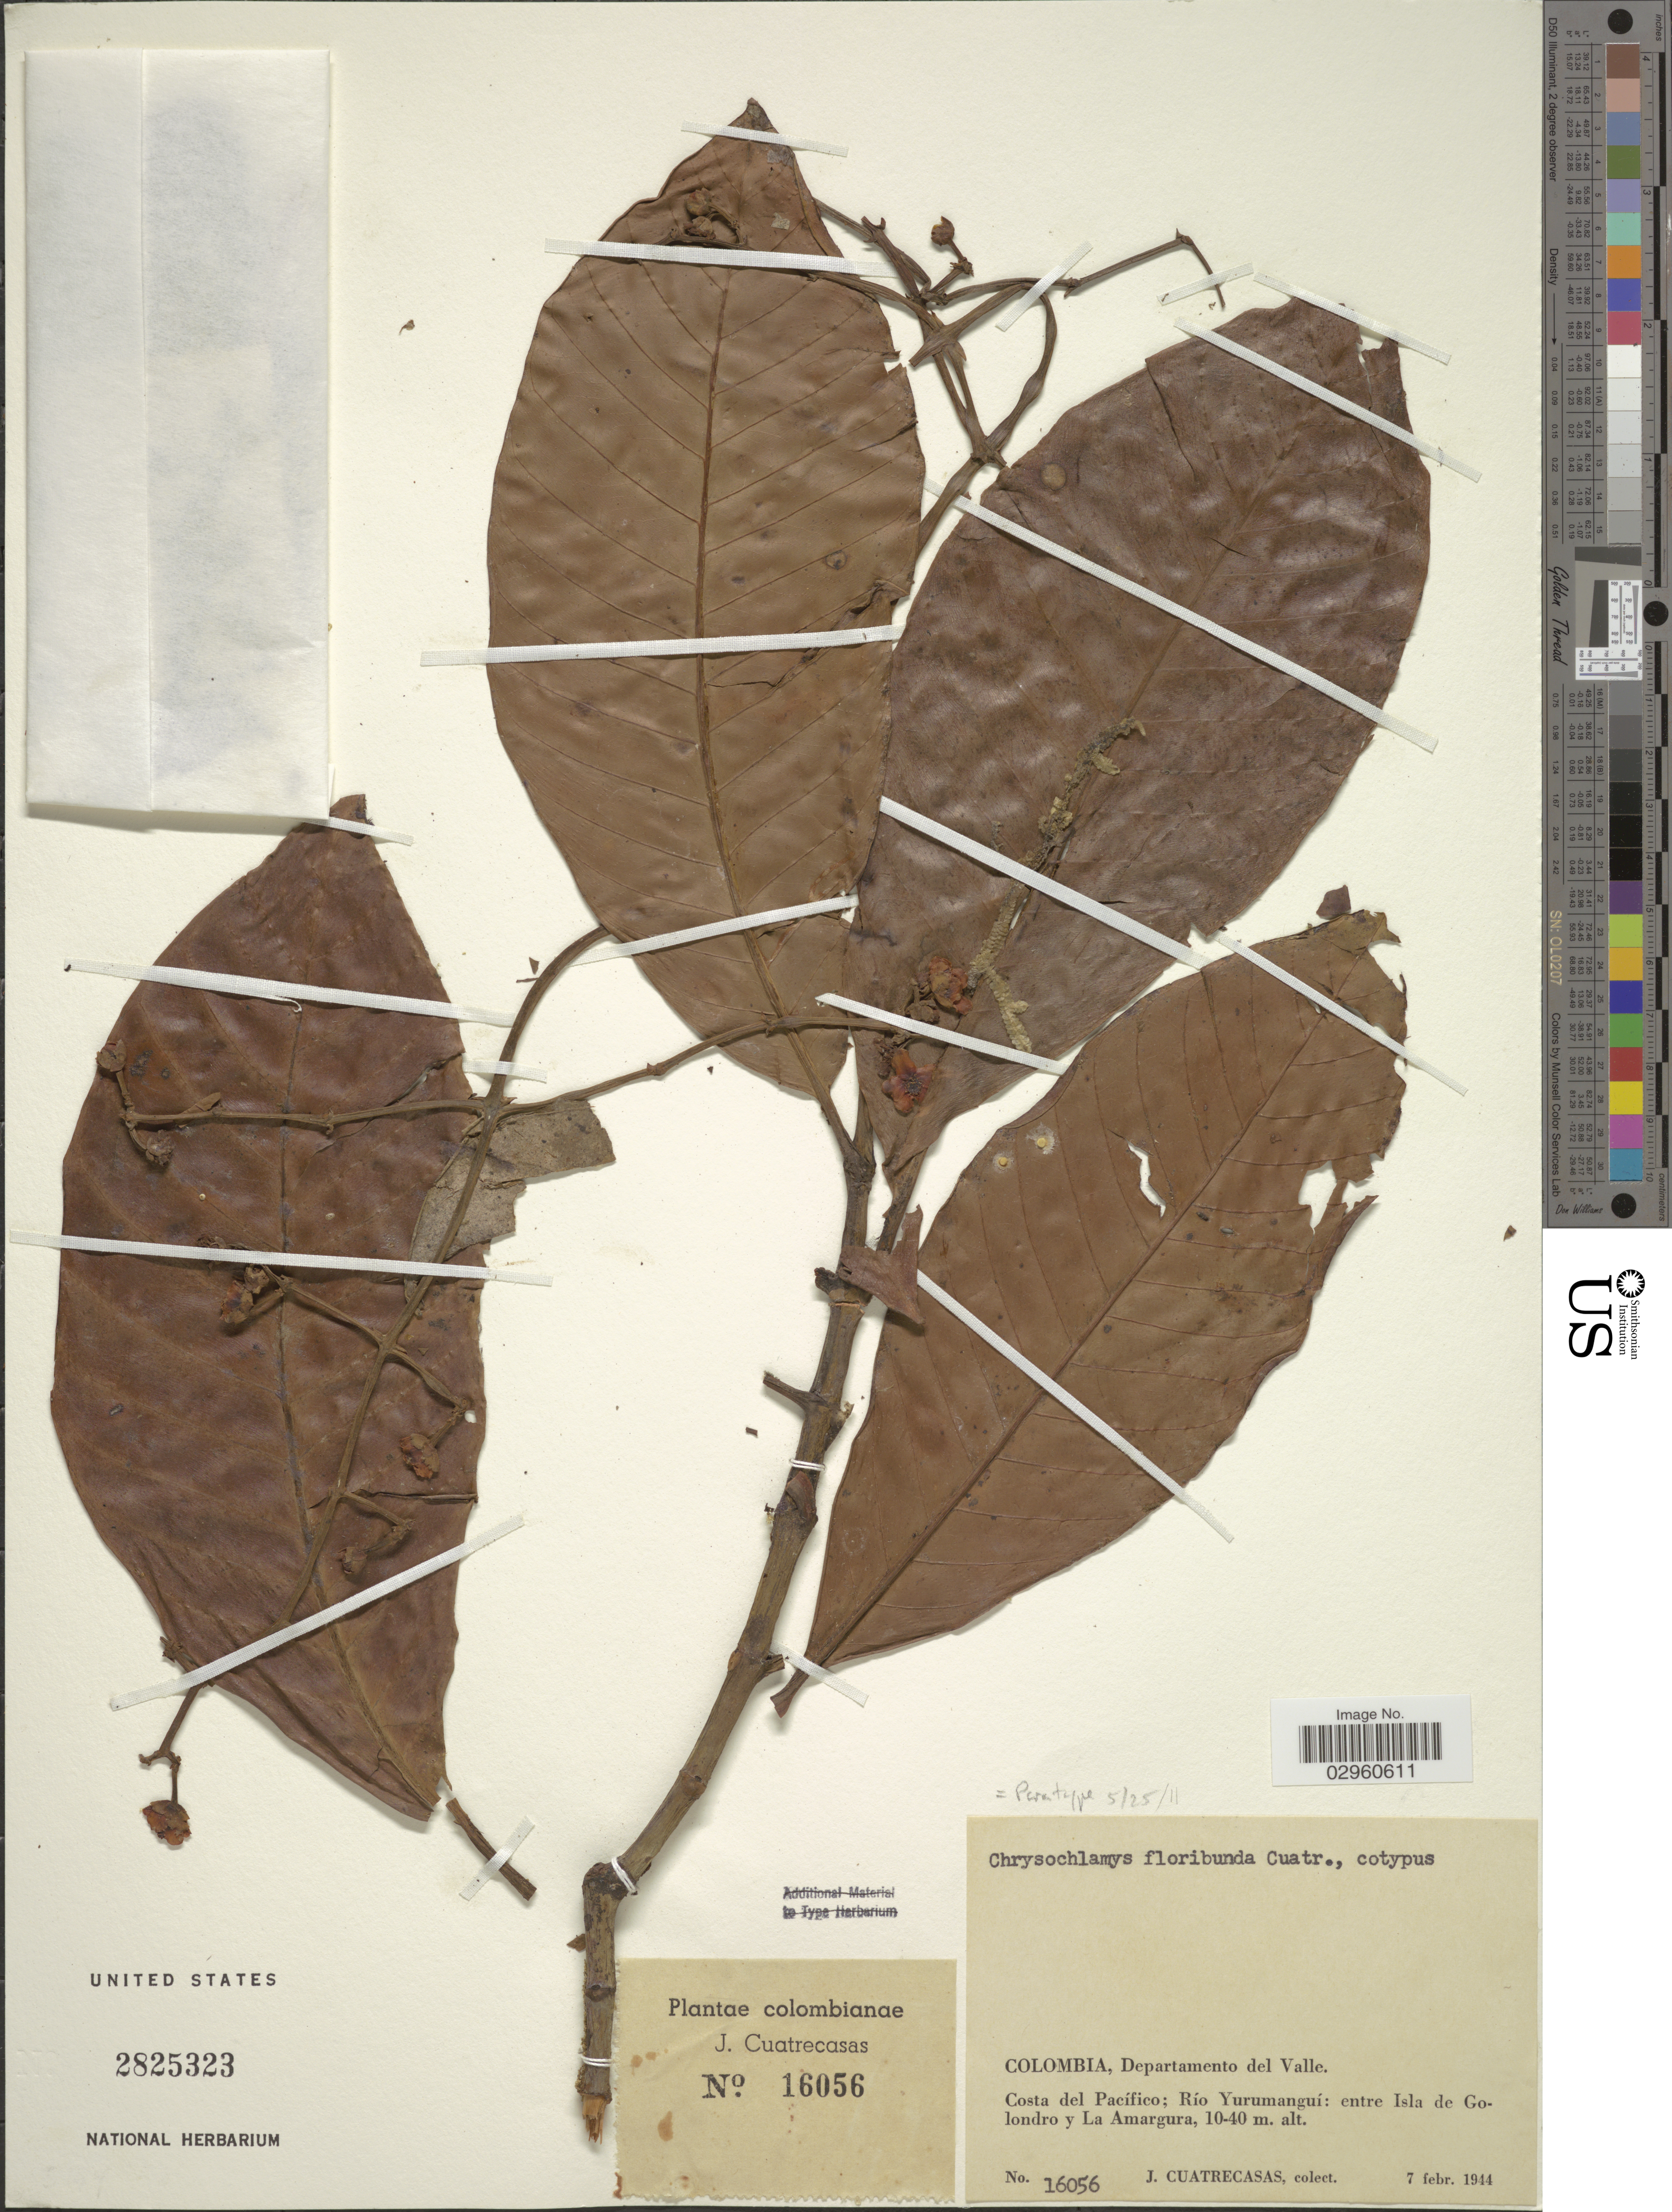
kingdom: Plantae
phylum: Tracheophyta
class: Magnoliopsida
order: Malpighiales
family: Clusiaceae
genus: Chrysochlamys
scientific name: Chrysochlamys floribunda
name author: Cuatrec.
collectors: J. Cuatrecasas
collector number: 16056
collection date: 1944-02-07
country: Colombia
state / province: Valle del Cauca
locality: Departamento del Valle. Costa del Pacífico; Río Yurumanguí: entre Isla de Golondro y La Amargura.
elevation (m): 10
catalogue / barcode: US 2825323